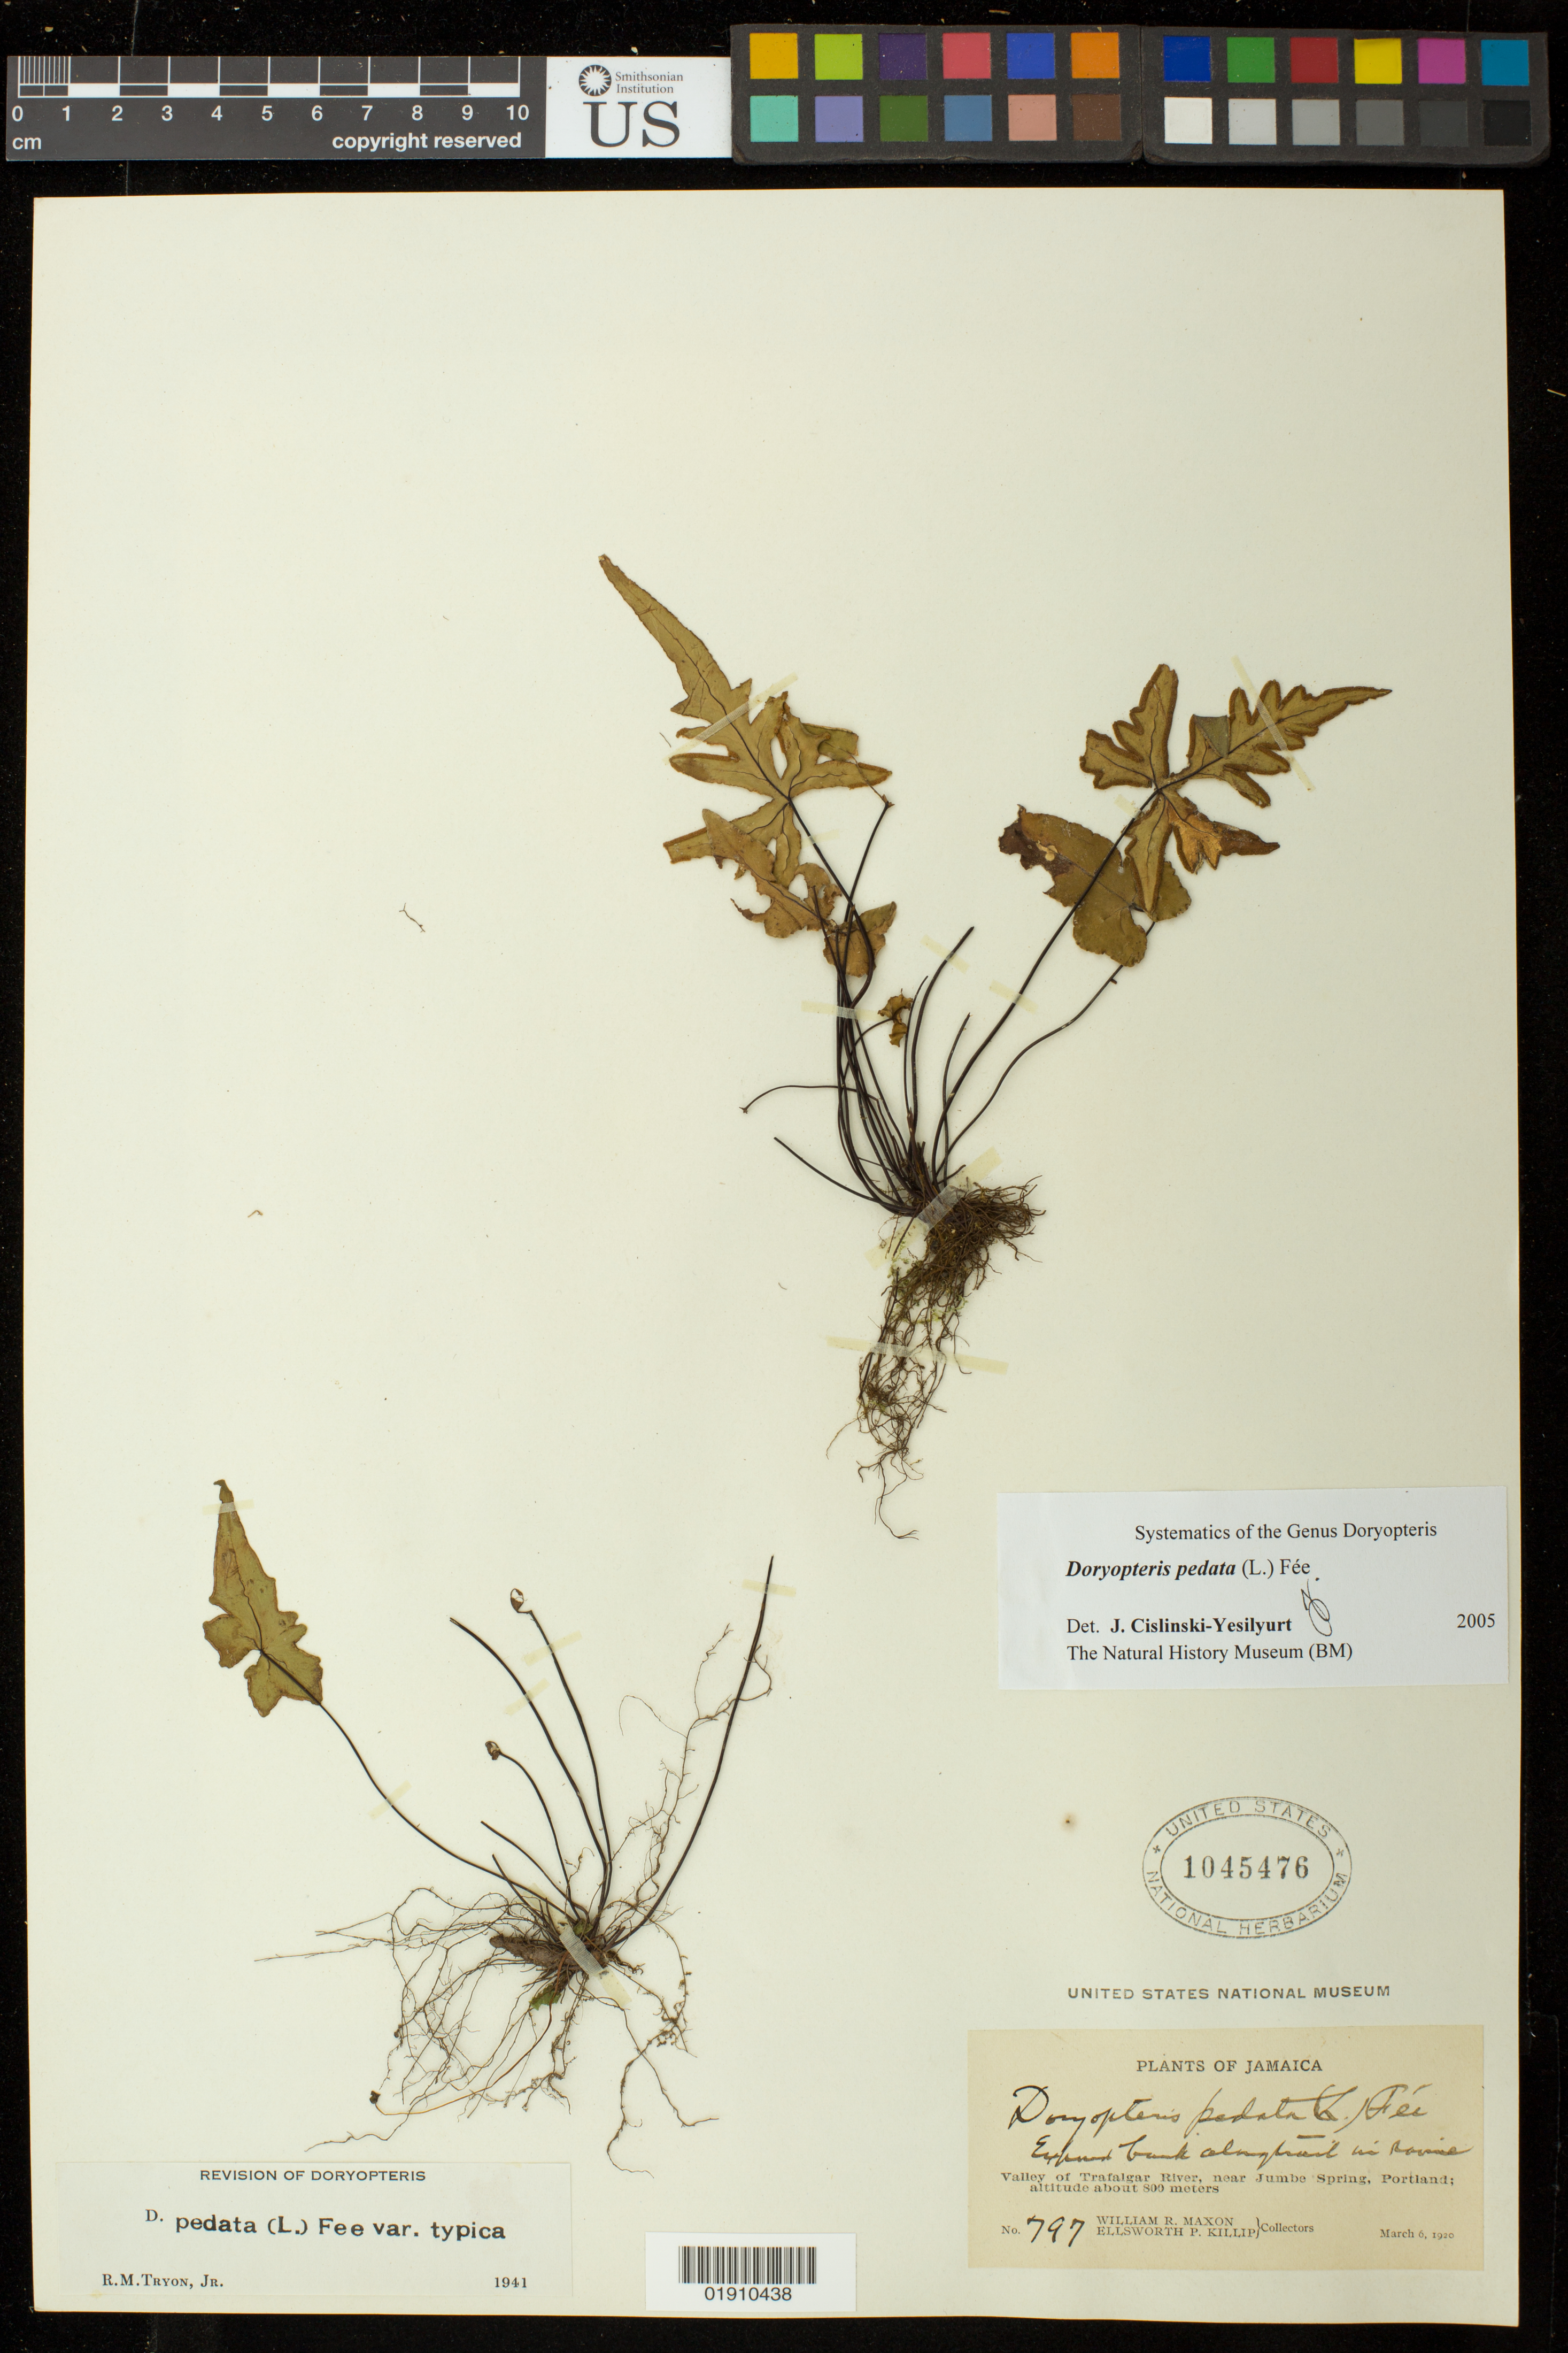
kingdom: Plantae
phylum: Tracheophyta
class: Polypodiopsida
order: Polypodiales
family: Pteridaceae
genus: Doryopteris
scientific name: Doryopteris pedata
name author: (L.) Fée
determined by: Cislinski-Yesilyurt, J.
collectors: W. R. Maxon & E. P. Killip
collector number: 797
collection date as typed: March 6, 1920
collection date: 1920-03-06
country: Jamaica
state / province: Portland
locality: Valley of Trafalgar River, near Jumbe Spring, Portland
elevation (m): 800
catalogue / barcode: US 1045476